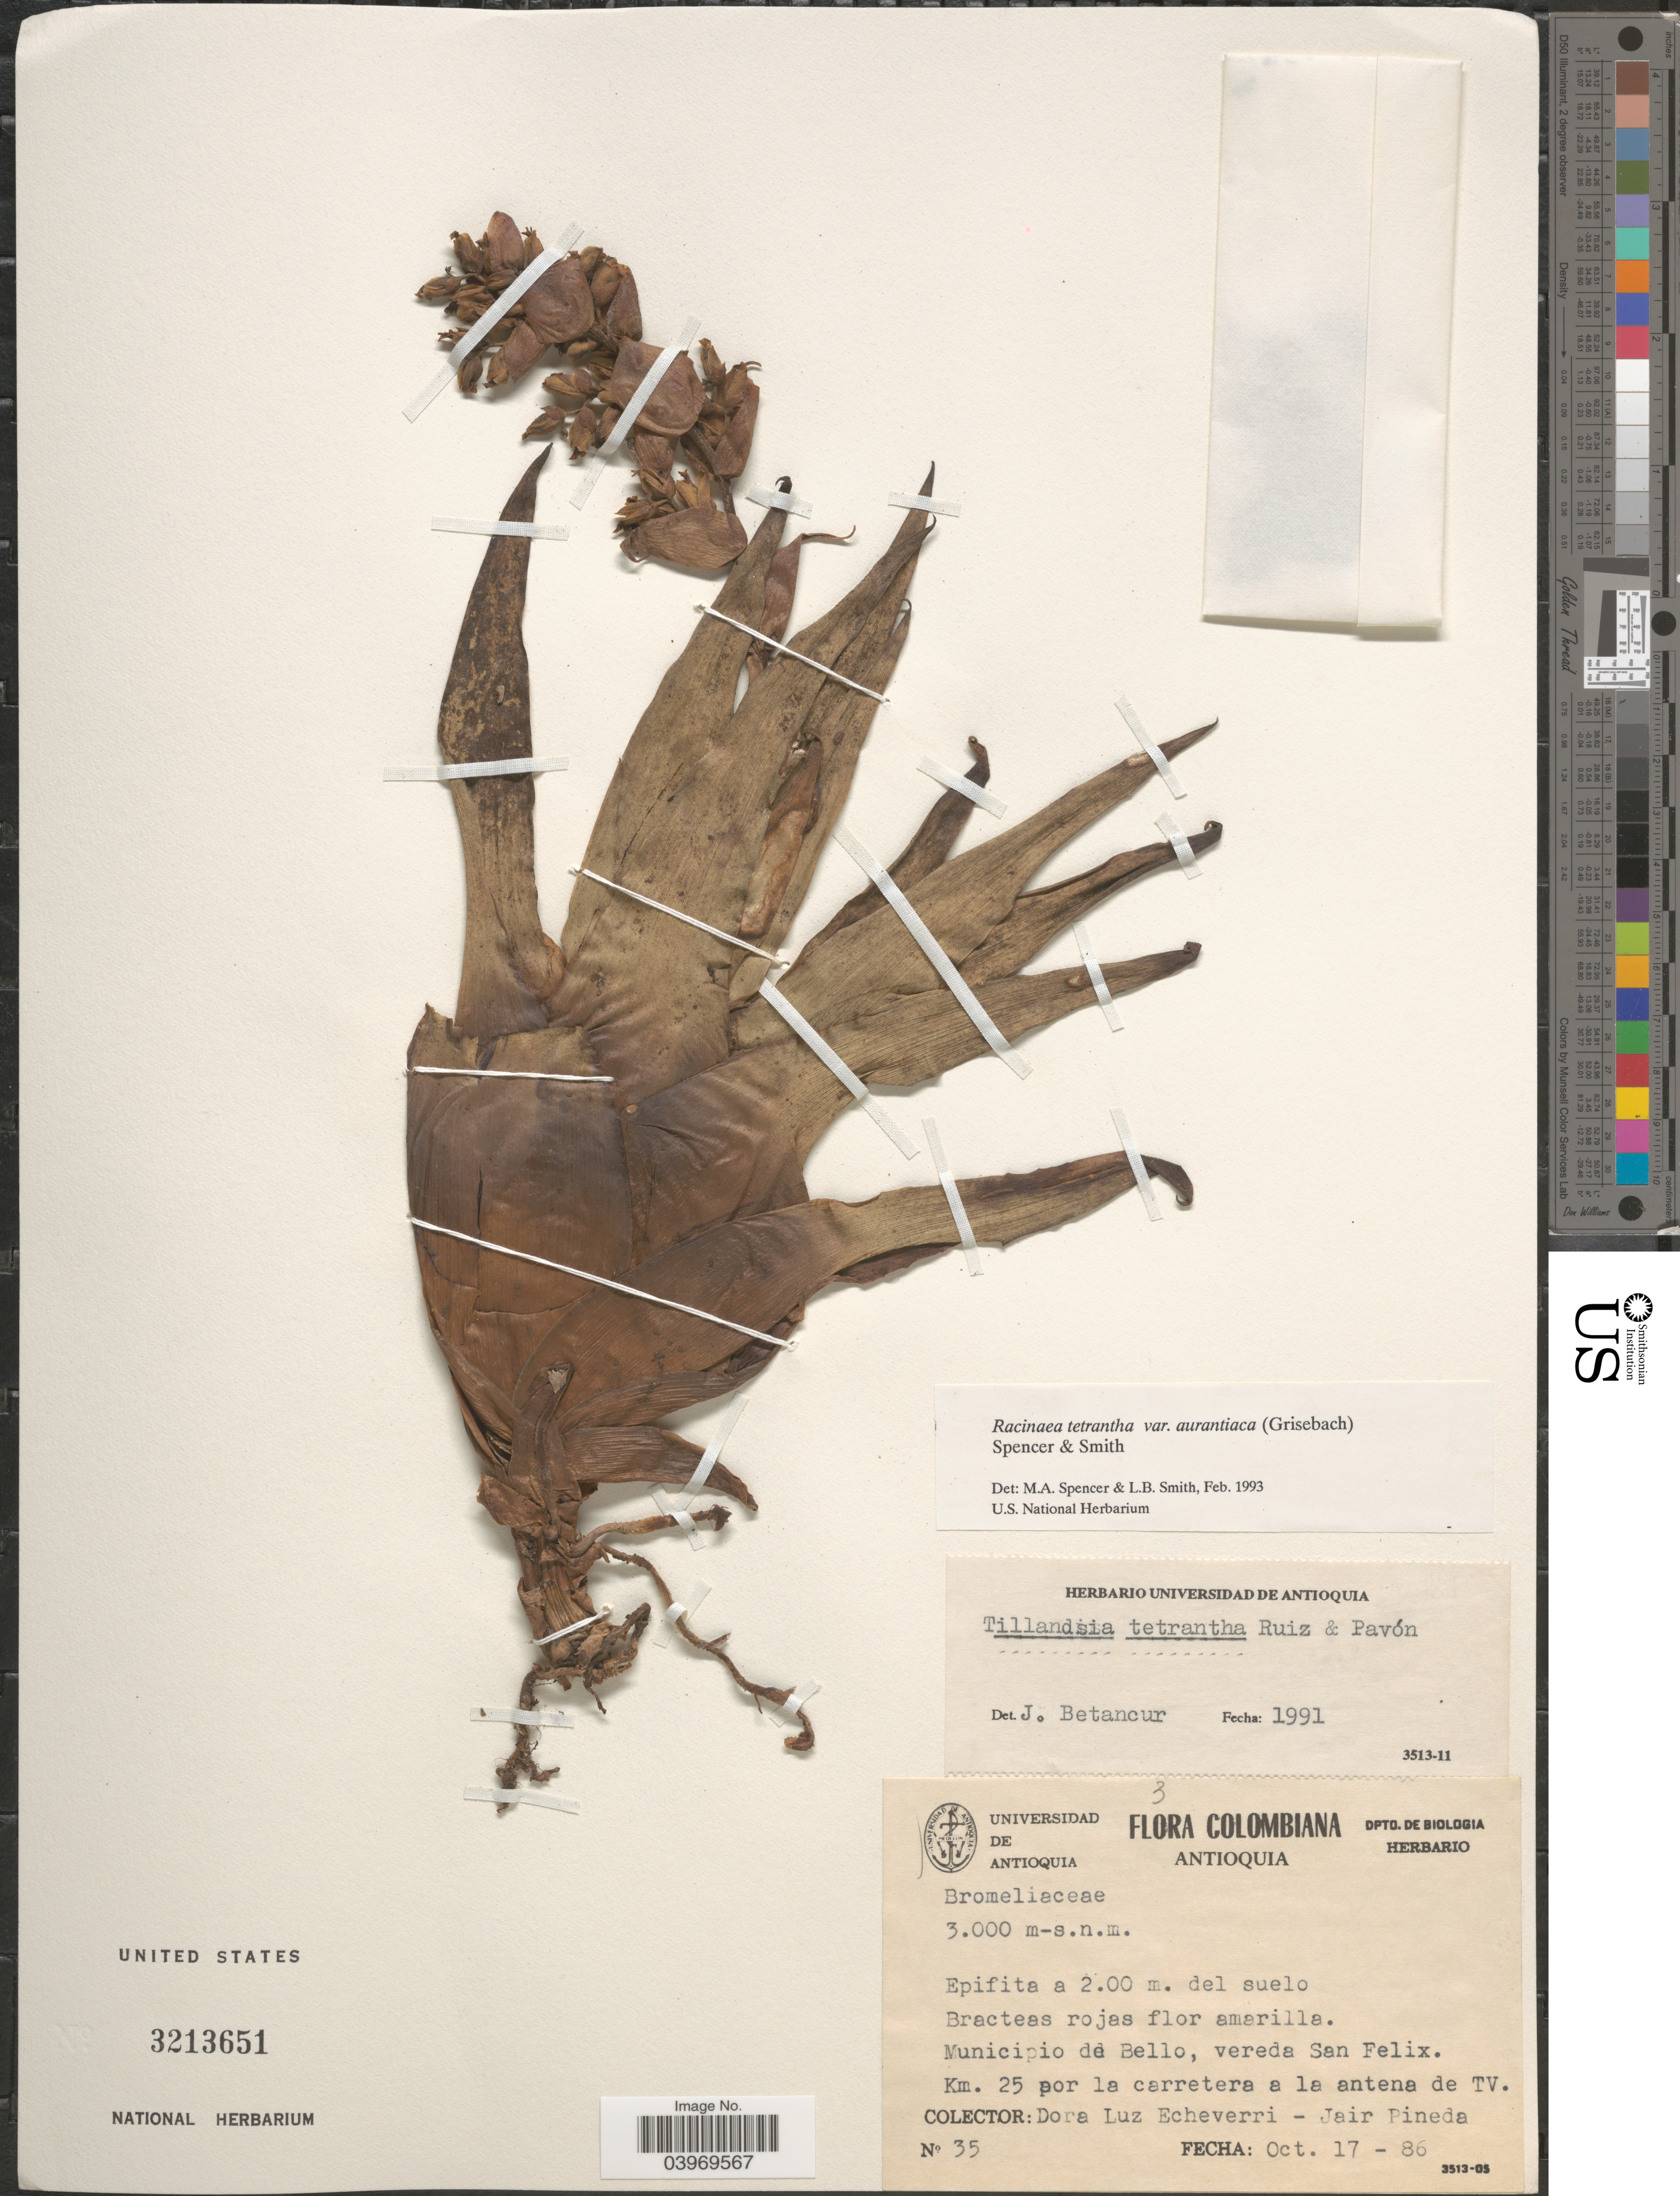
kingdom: Plantae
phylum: Tracheophyta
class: Liliopsida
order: Poales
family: Bromeliaceae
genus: Racinaea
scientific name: Racinaea tetrantha var. aurantiaca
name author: (Griseb.) M.A. Spencer & L.B. Sm.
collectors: D. Echeverri & J. Pineda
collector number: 35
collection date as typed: Transcribed d/m/y: 17/10/86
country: Colombia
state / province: Antioquia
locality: Municipio de Bello, vereda San Felix. Km. 25 por la carretera a la antena de TV.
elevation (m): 3000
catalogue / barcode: US 3213651